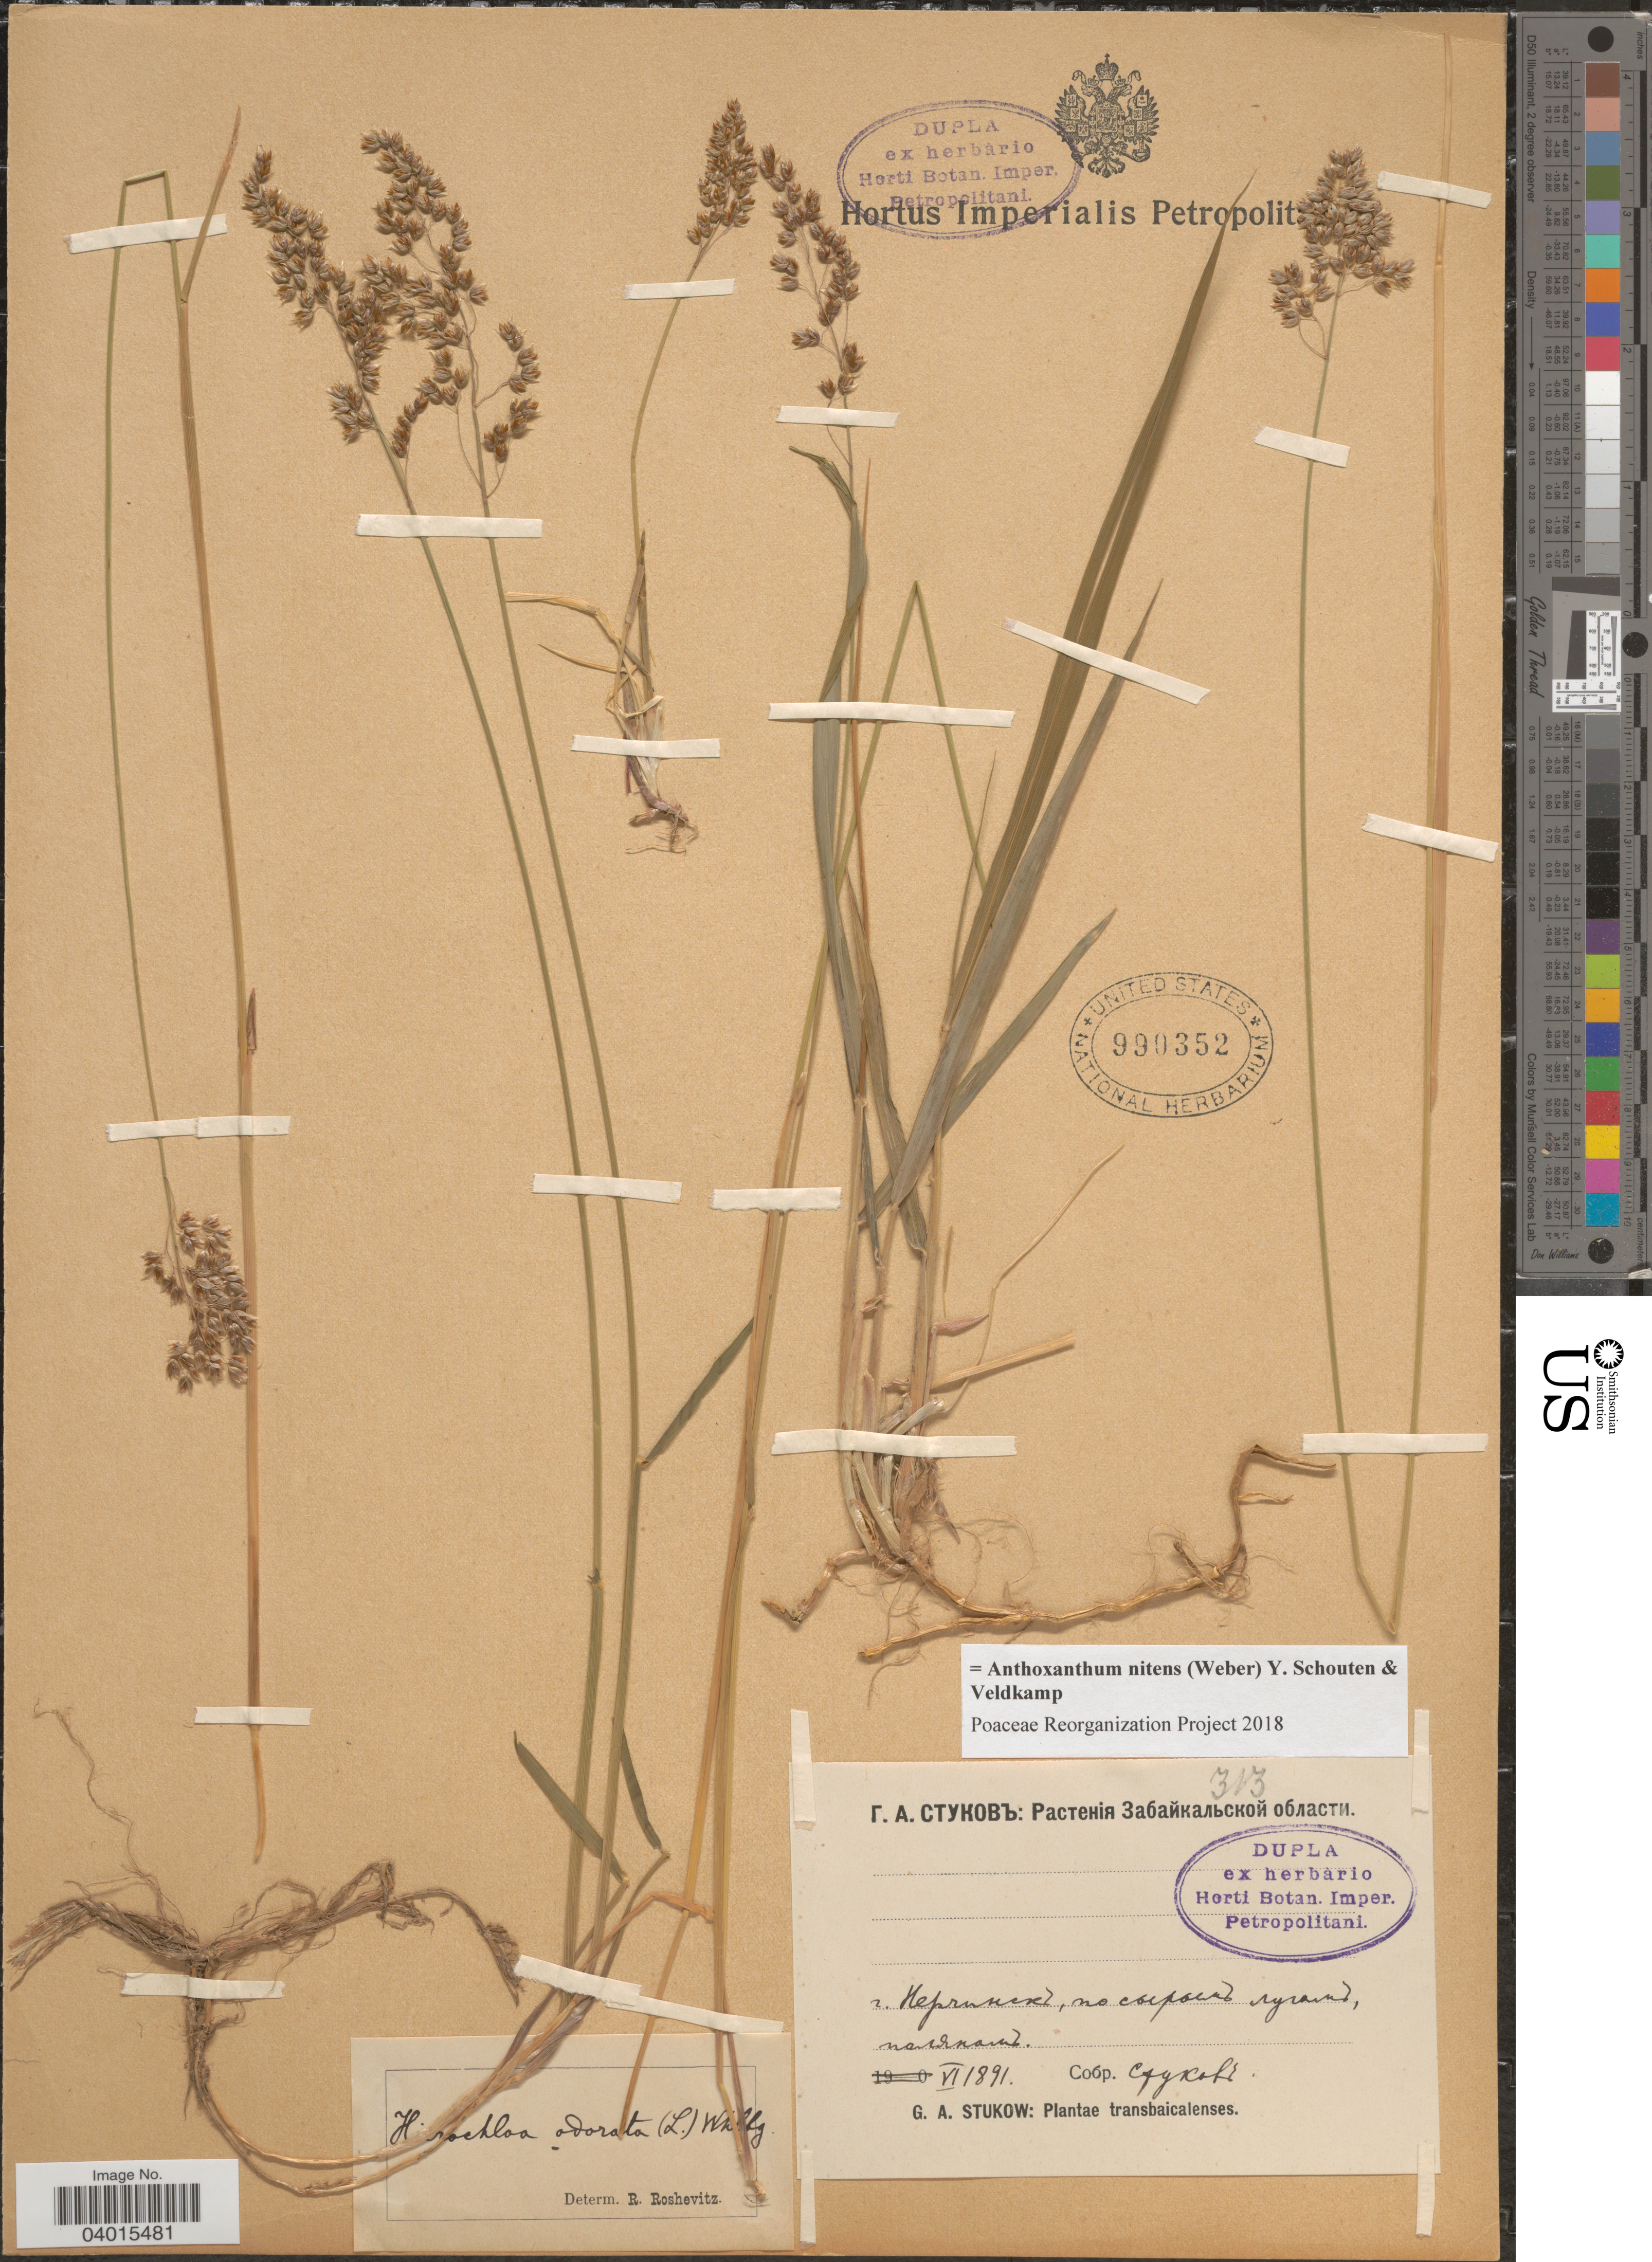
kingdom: Plantae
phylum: Tracheophyta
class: Liliopsida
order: Poales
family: Poaceae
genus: Anthoxanthum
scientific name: Anthoxanthum nitens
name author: (G.H. Weber) R.T.A. Schouten & Veldkamp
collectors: G. Stukow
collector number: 313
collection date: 1891-06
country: Russian Federation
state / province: Zabaykalsky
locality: Nerchinsk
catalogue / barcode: US 990352